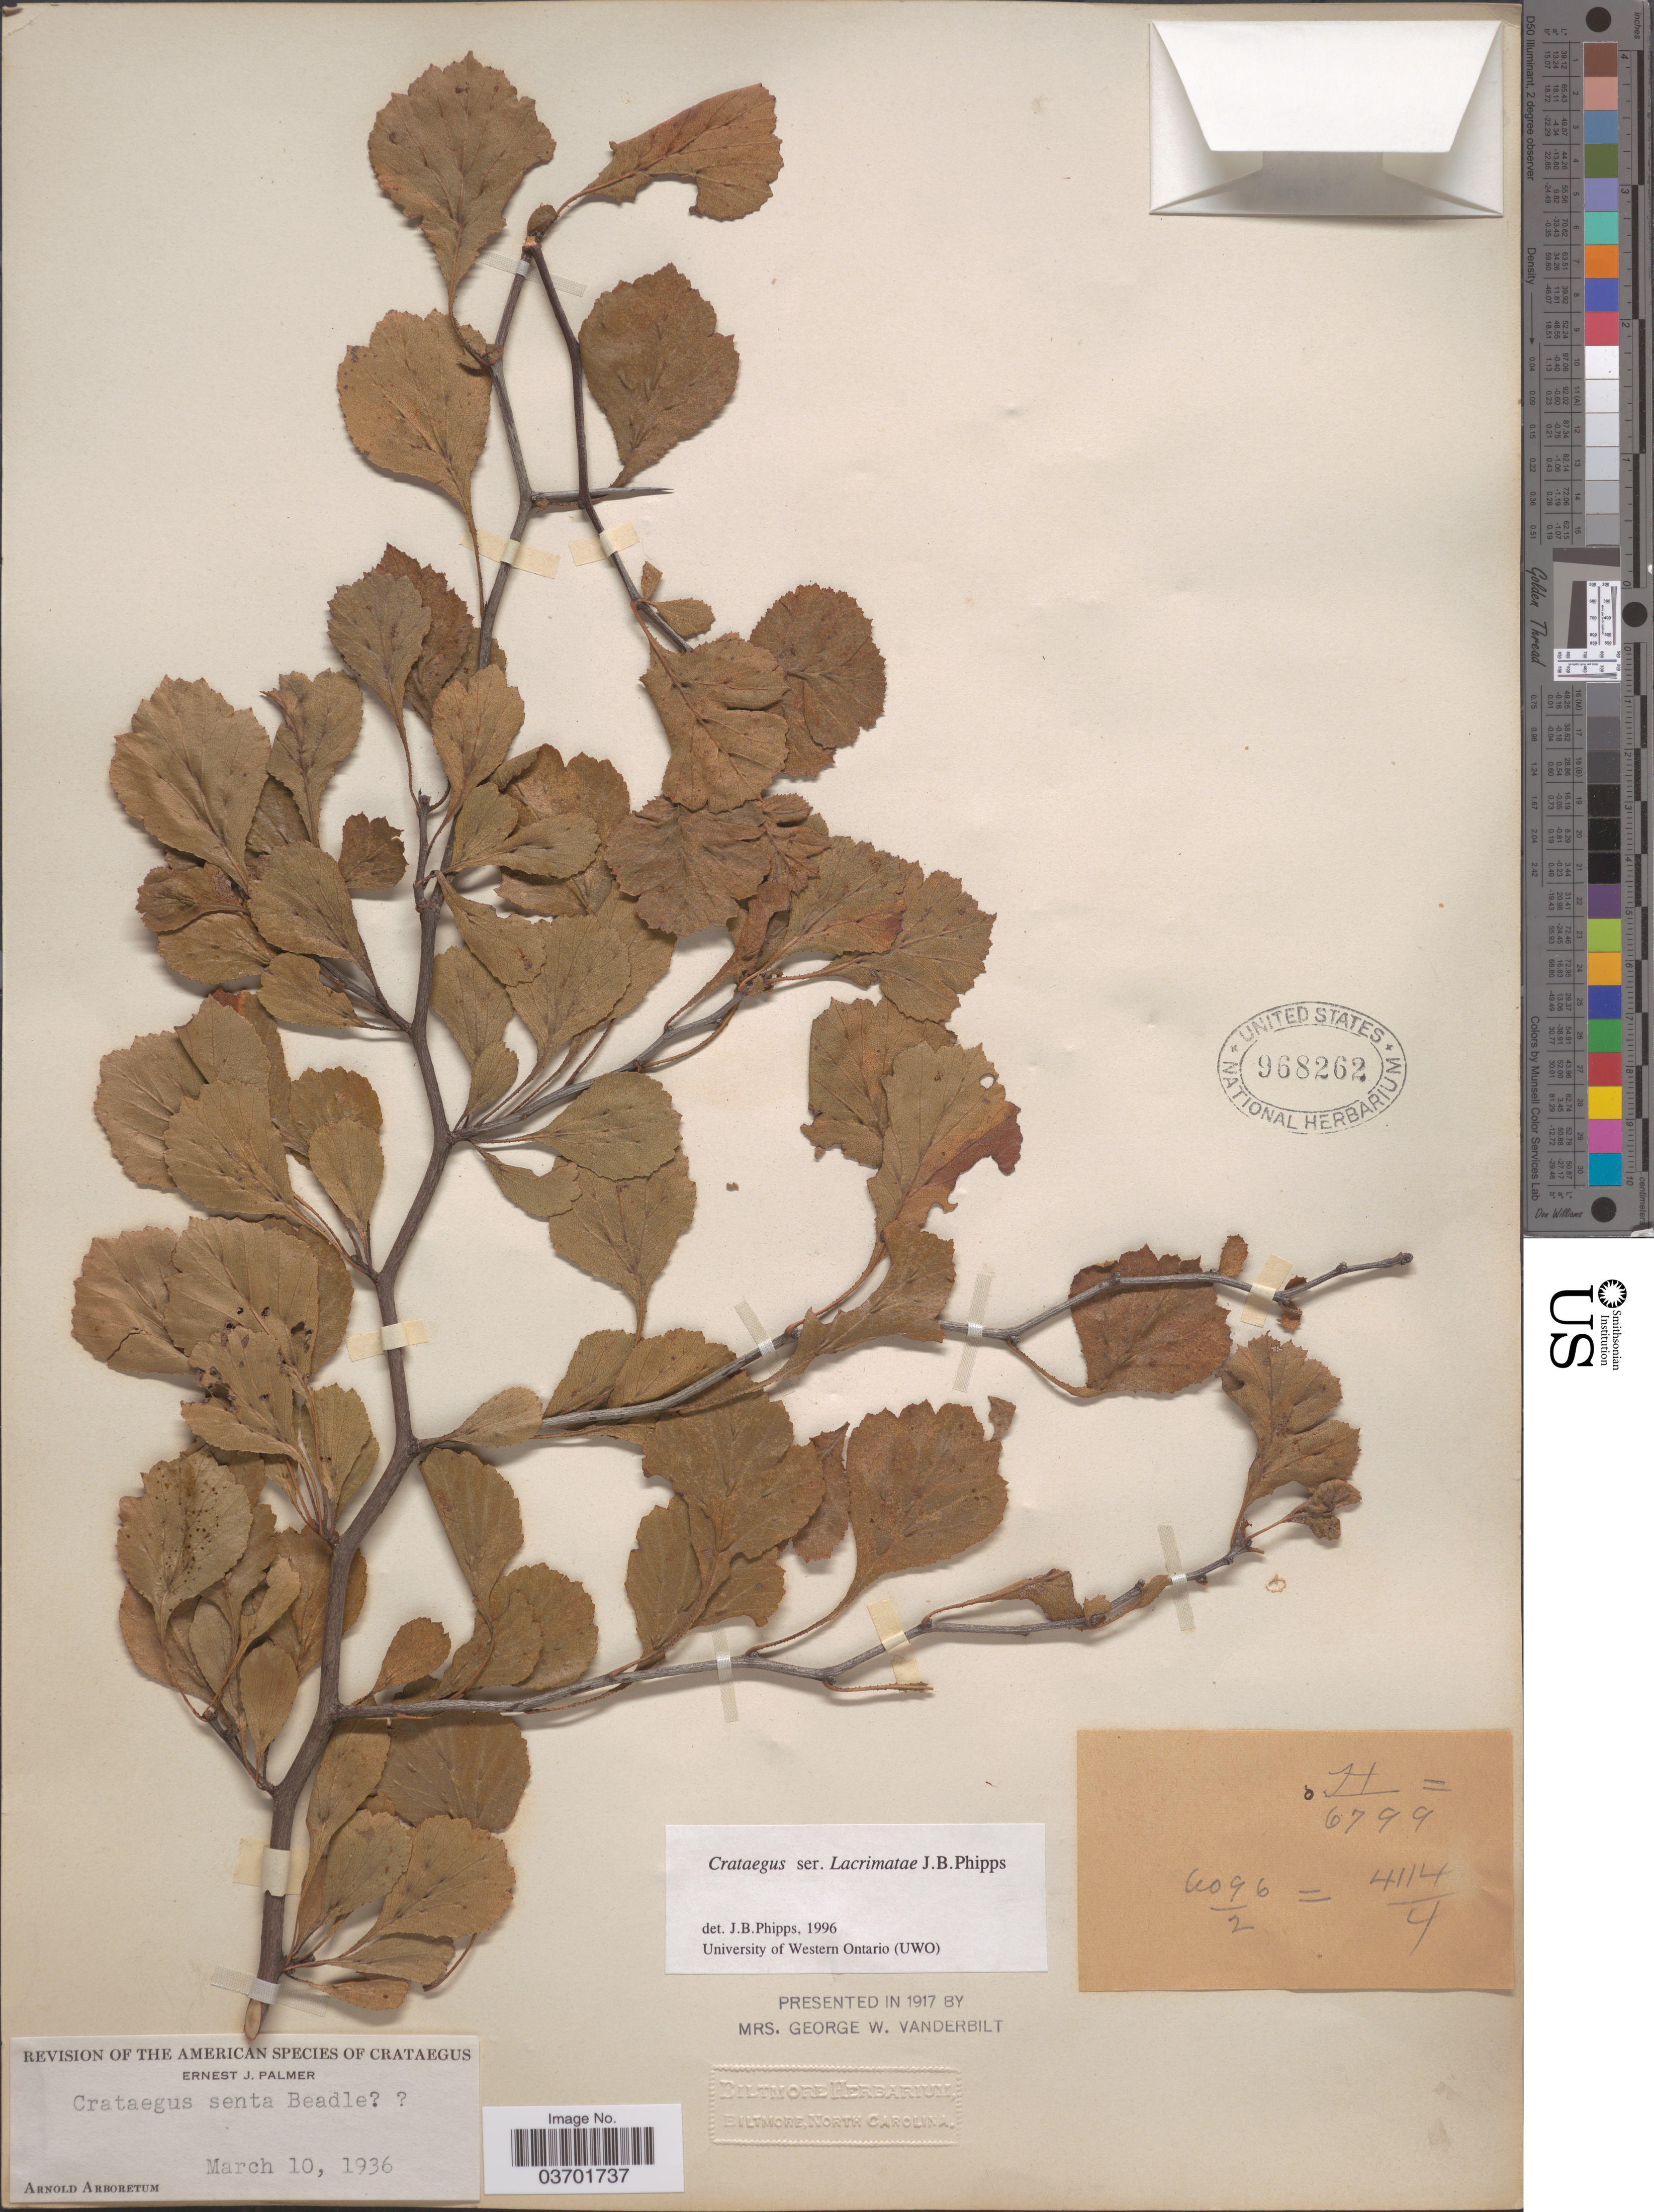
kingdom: Plantae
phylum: Tracheophyta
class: Magnoliopsida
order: Rosales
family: Rosaceae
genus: Crataegus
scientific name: Crataegus senta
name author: Beadle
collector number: H/6799=6096/2=4114/4*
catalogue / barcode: US 968262